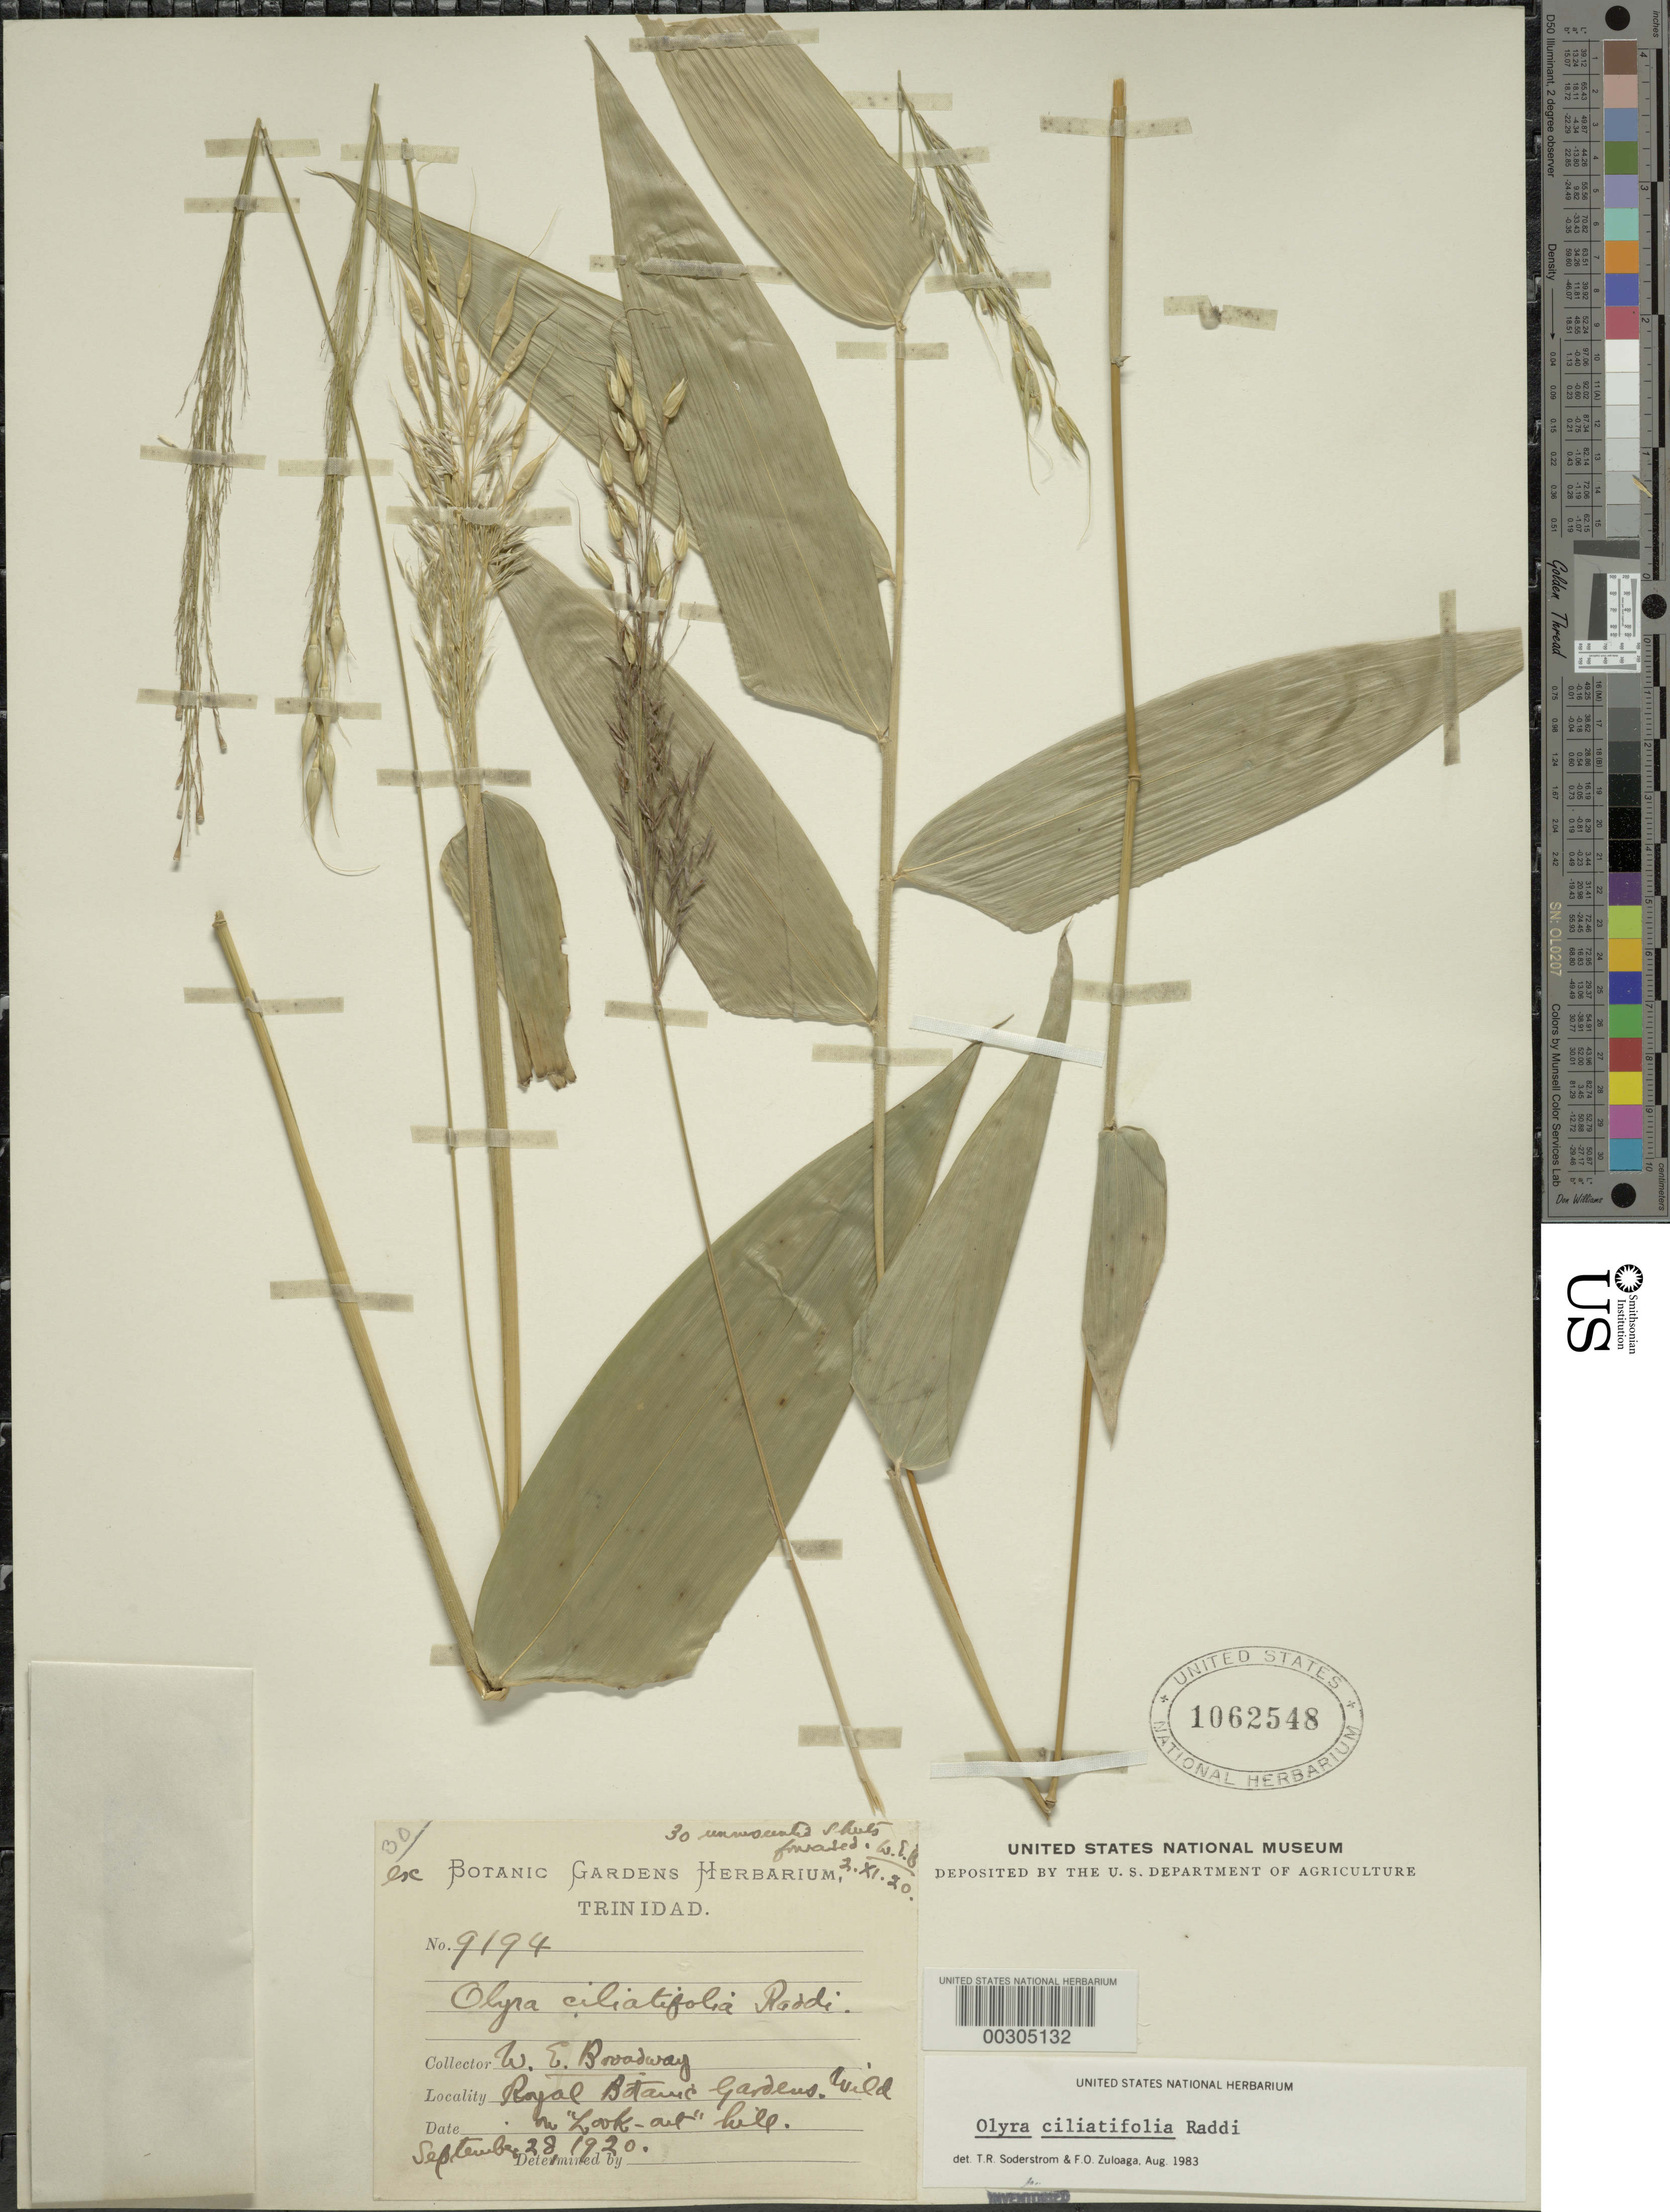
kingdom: Plantae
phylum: Tracheophyta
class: Liliopsida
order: Poales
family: Poaceae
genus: Olyra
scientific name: Olyra ciliatifolia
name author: Raddi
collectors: W. E. Broadway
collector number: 9194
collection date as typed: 28 Sep 1920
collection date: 1920-09-28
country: Trinidad and Tobago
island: Trinidad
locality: Royal botanic gardens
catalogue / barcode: US 1062548